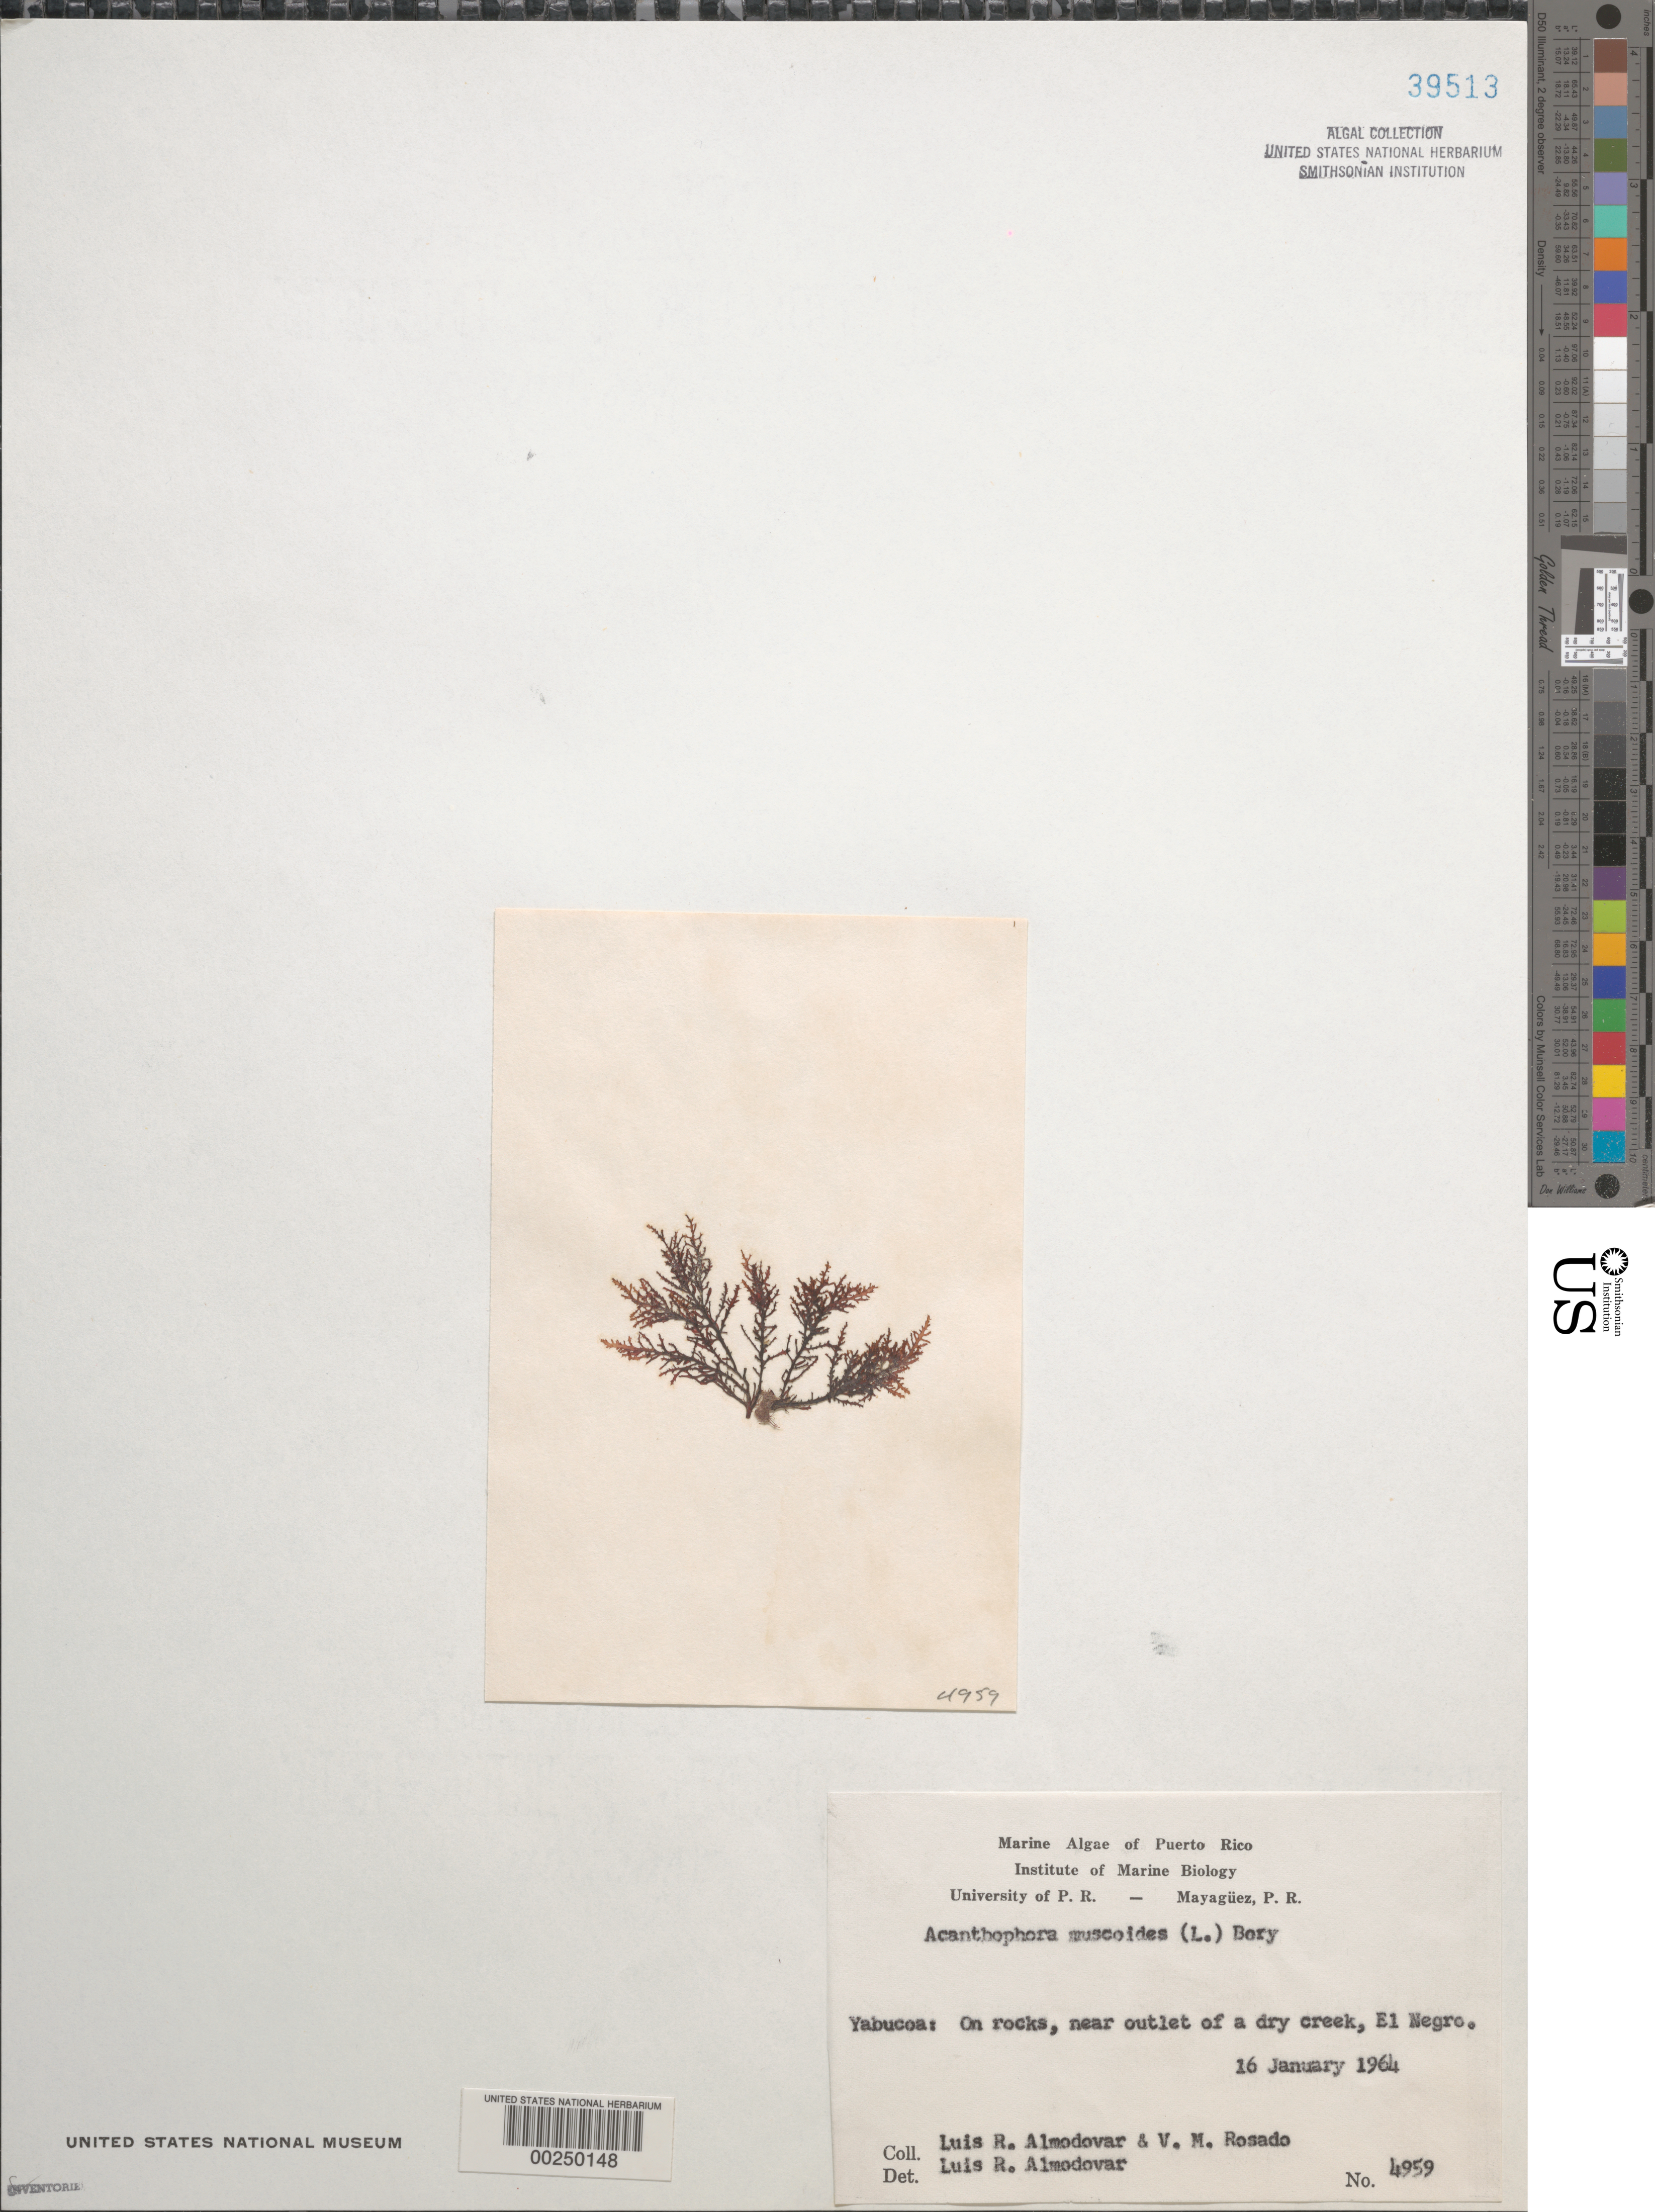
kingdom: Plantae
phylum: Rhodophyta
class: Florideophyceae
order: Ceramiales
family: Rhodomelaceae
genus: Acanthophora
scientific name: Acanthophora muscoides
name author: (C. Agardh) Bory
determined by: Almodovar, L. R.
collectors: L. Almodovar & V. Rosado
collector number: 4959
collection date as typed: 16 Jan 1964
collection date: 1964-01-16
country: Puerto Rico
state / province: Yabucoa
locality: El Negro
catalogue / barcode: US 39513